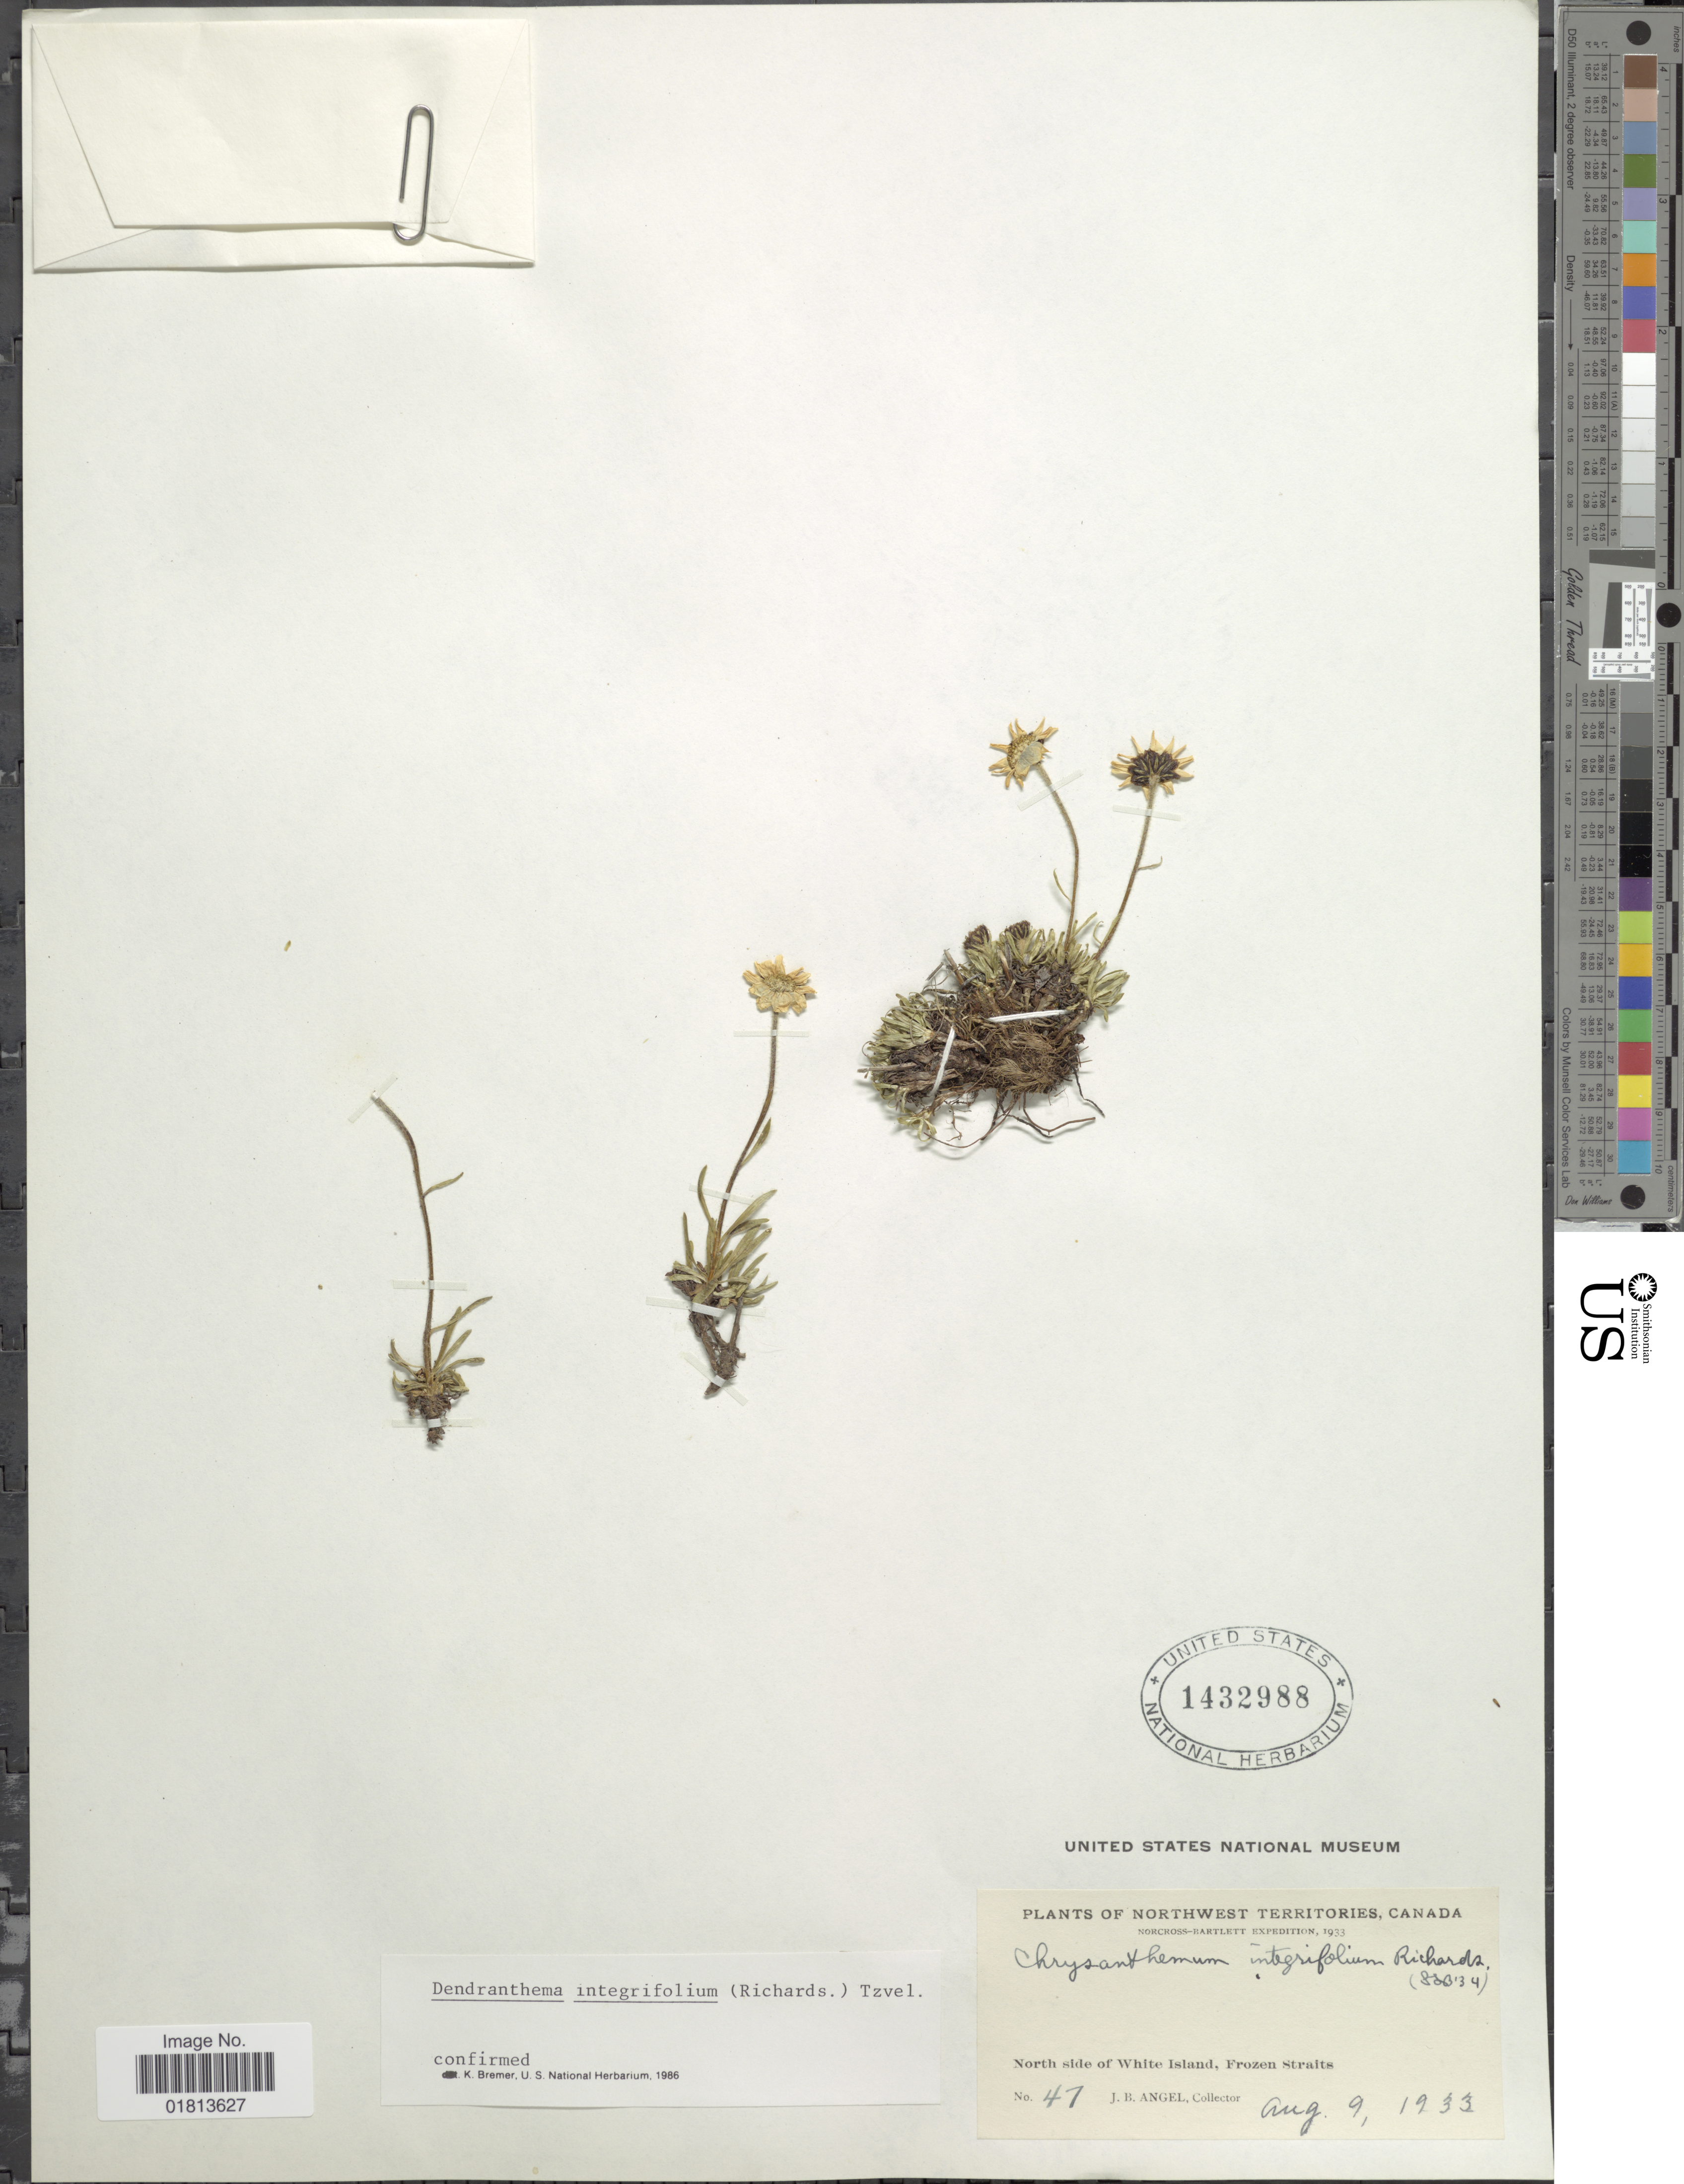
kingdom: Plantae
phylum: Tracheophyta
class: Magnoliopsida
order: Asterales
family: Asteraceae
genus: Dendranthema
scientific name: Dendranthema integrifolium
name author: (Richardson) Tzvelev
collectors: J. Angel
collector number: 47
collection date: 1933-08-09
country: Canada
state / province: Northwest Territories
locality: Northwest Territories, Canada, North side of White Island, Frozen Straits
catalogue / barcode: US 1432988